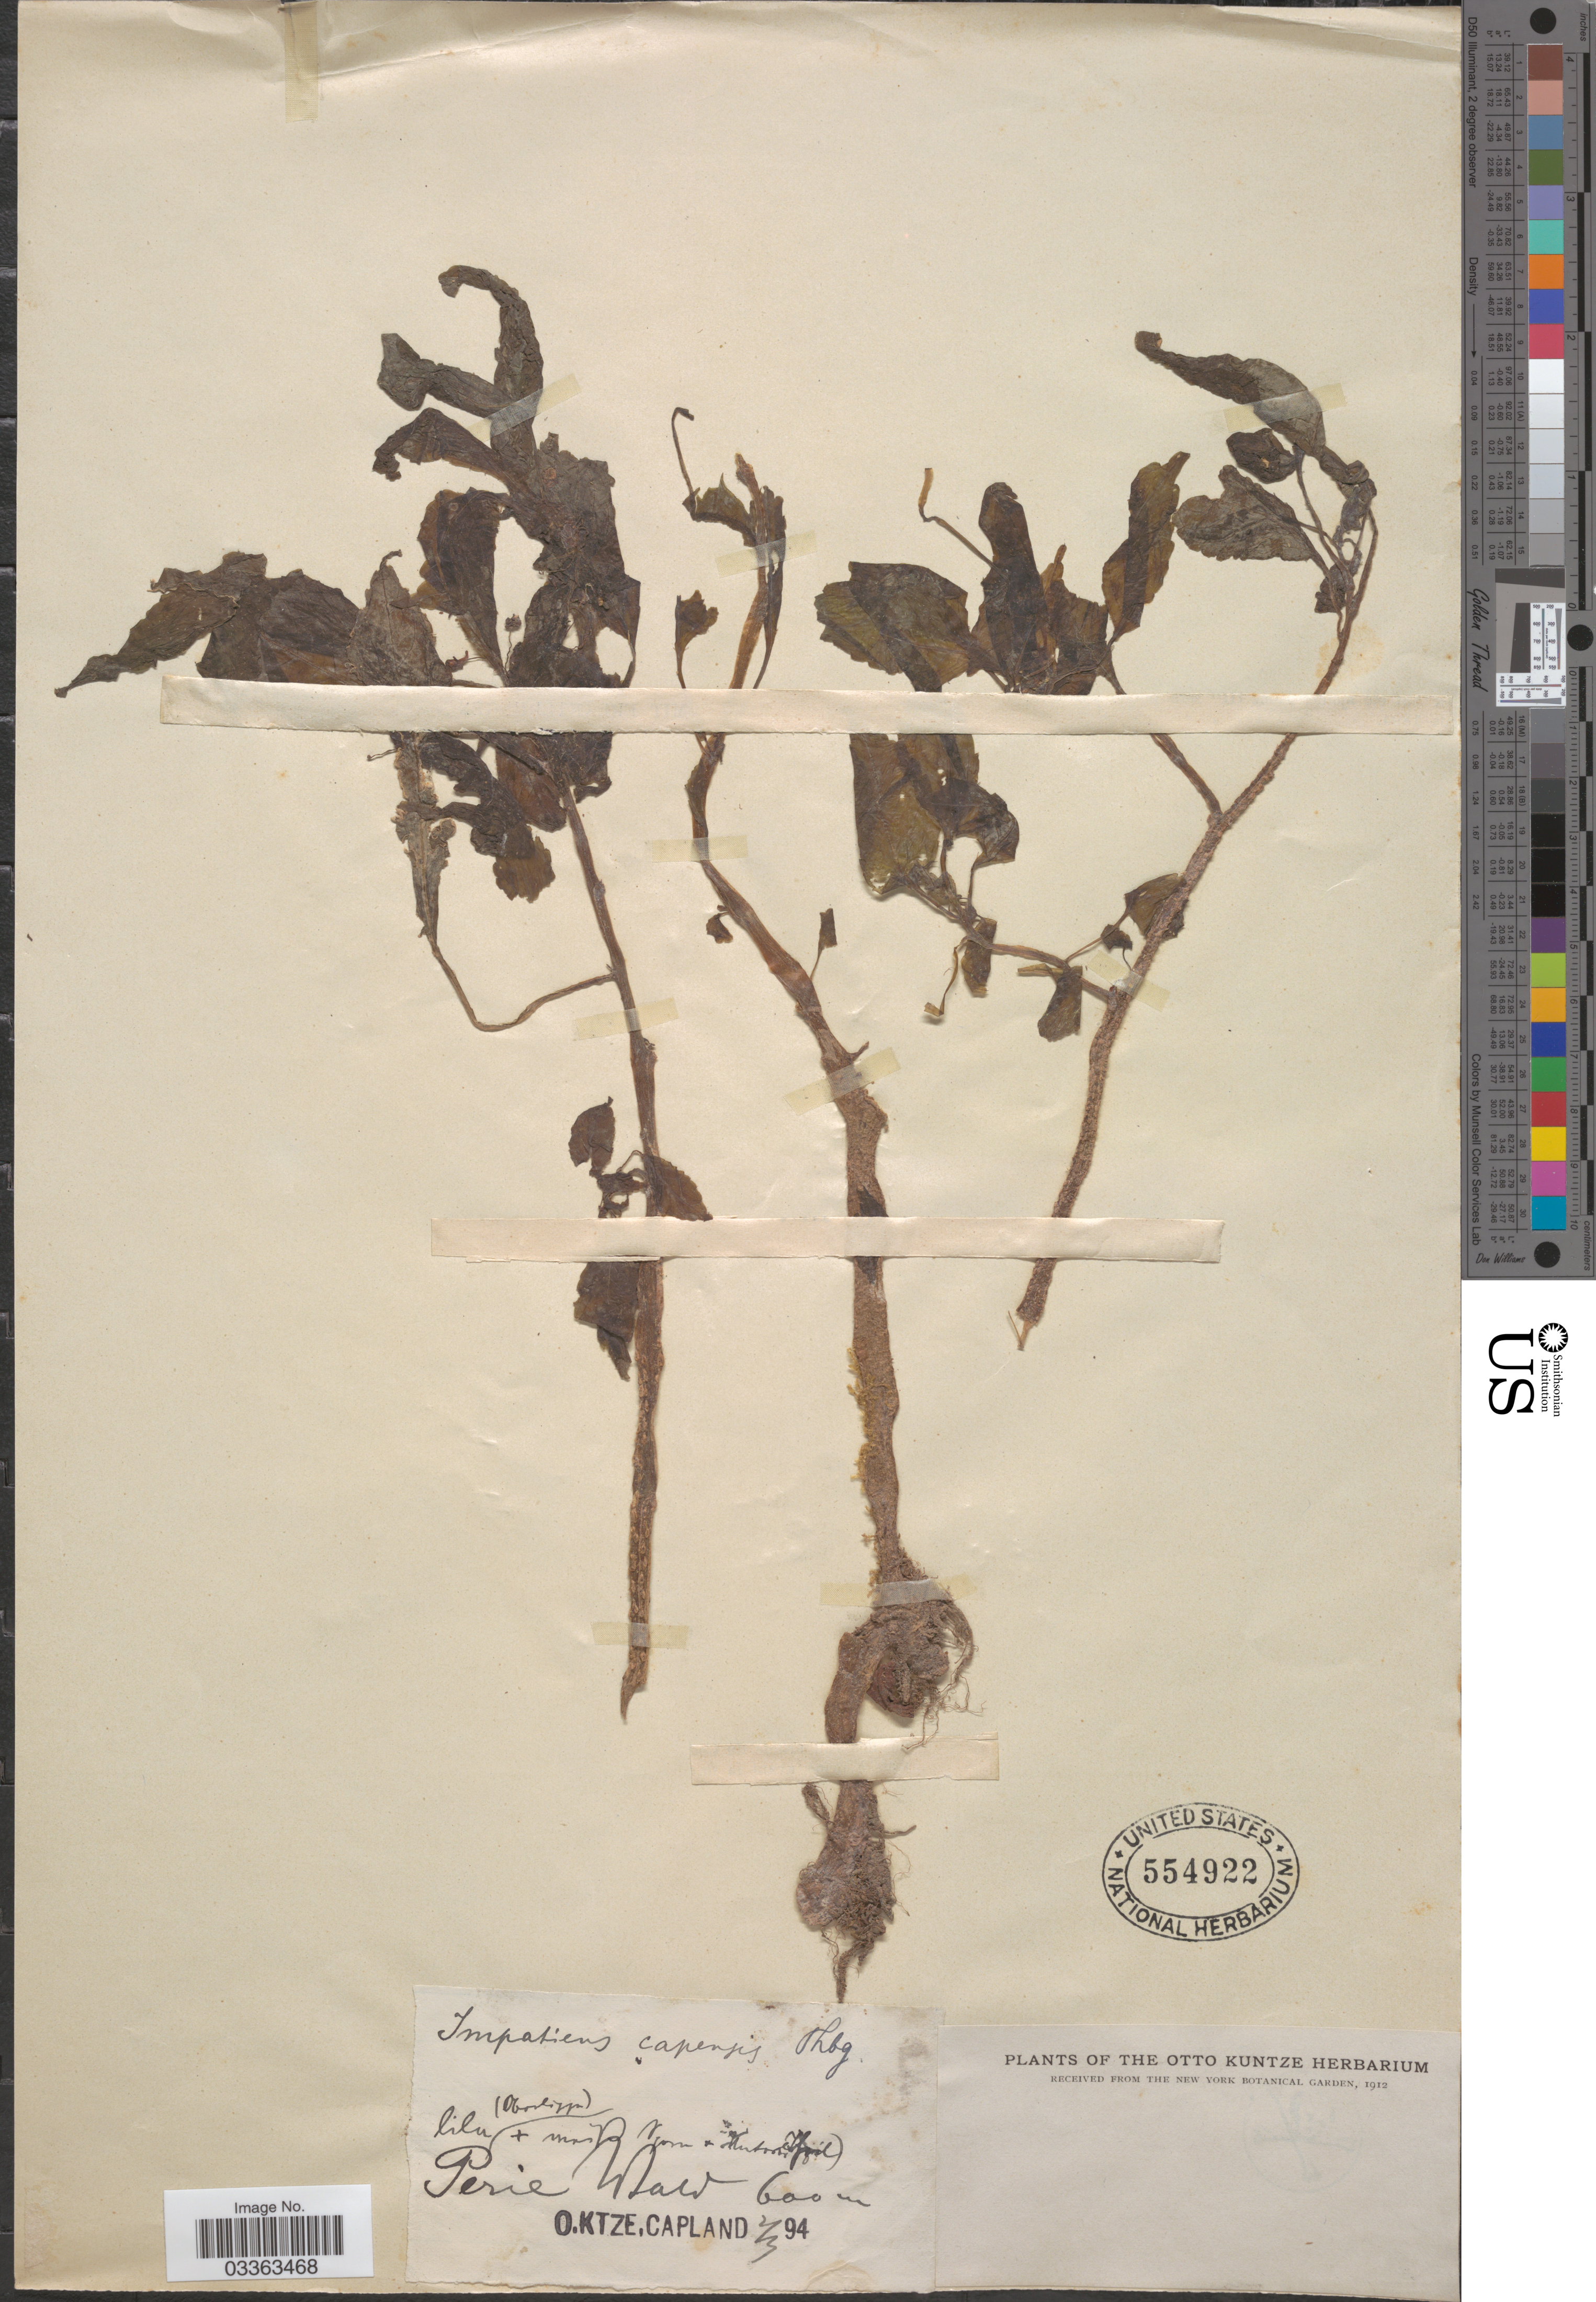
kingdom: Plantae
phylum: Tracheophyta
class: Magnoliopsida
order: Ericales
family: Balsaminaceae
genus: Impatiens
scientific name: Impatiens duthieae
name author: Bolus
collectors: O. Ktze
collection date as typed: Transcribed d/m/y: 2/3/94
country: South Africa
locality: Perie Wald.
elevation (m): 600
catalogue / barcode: US 554922